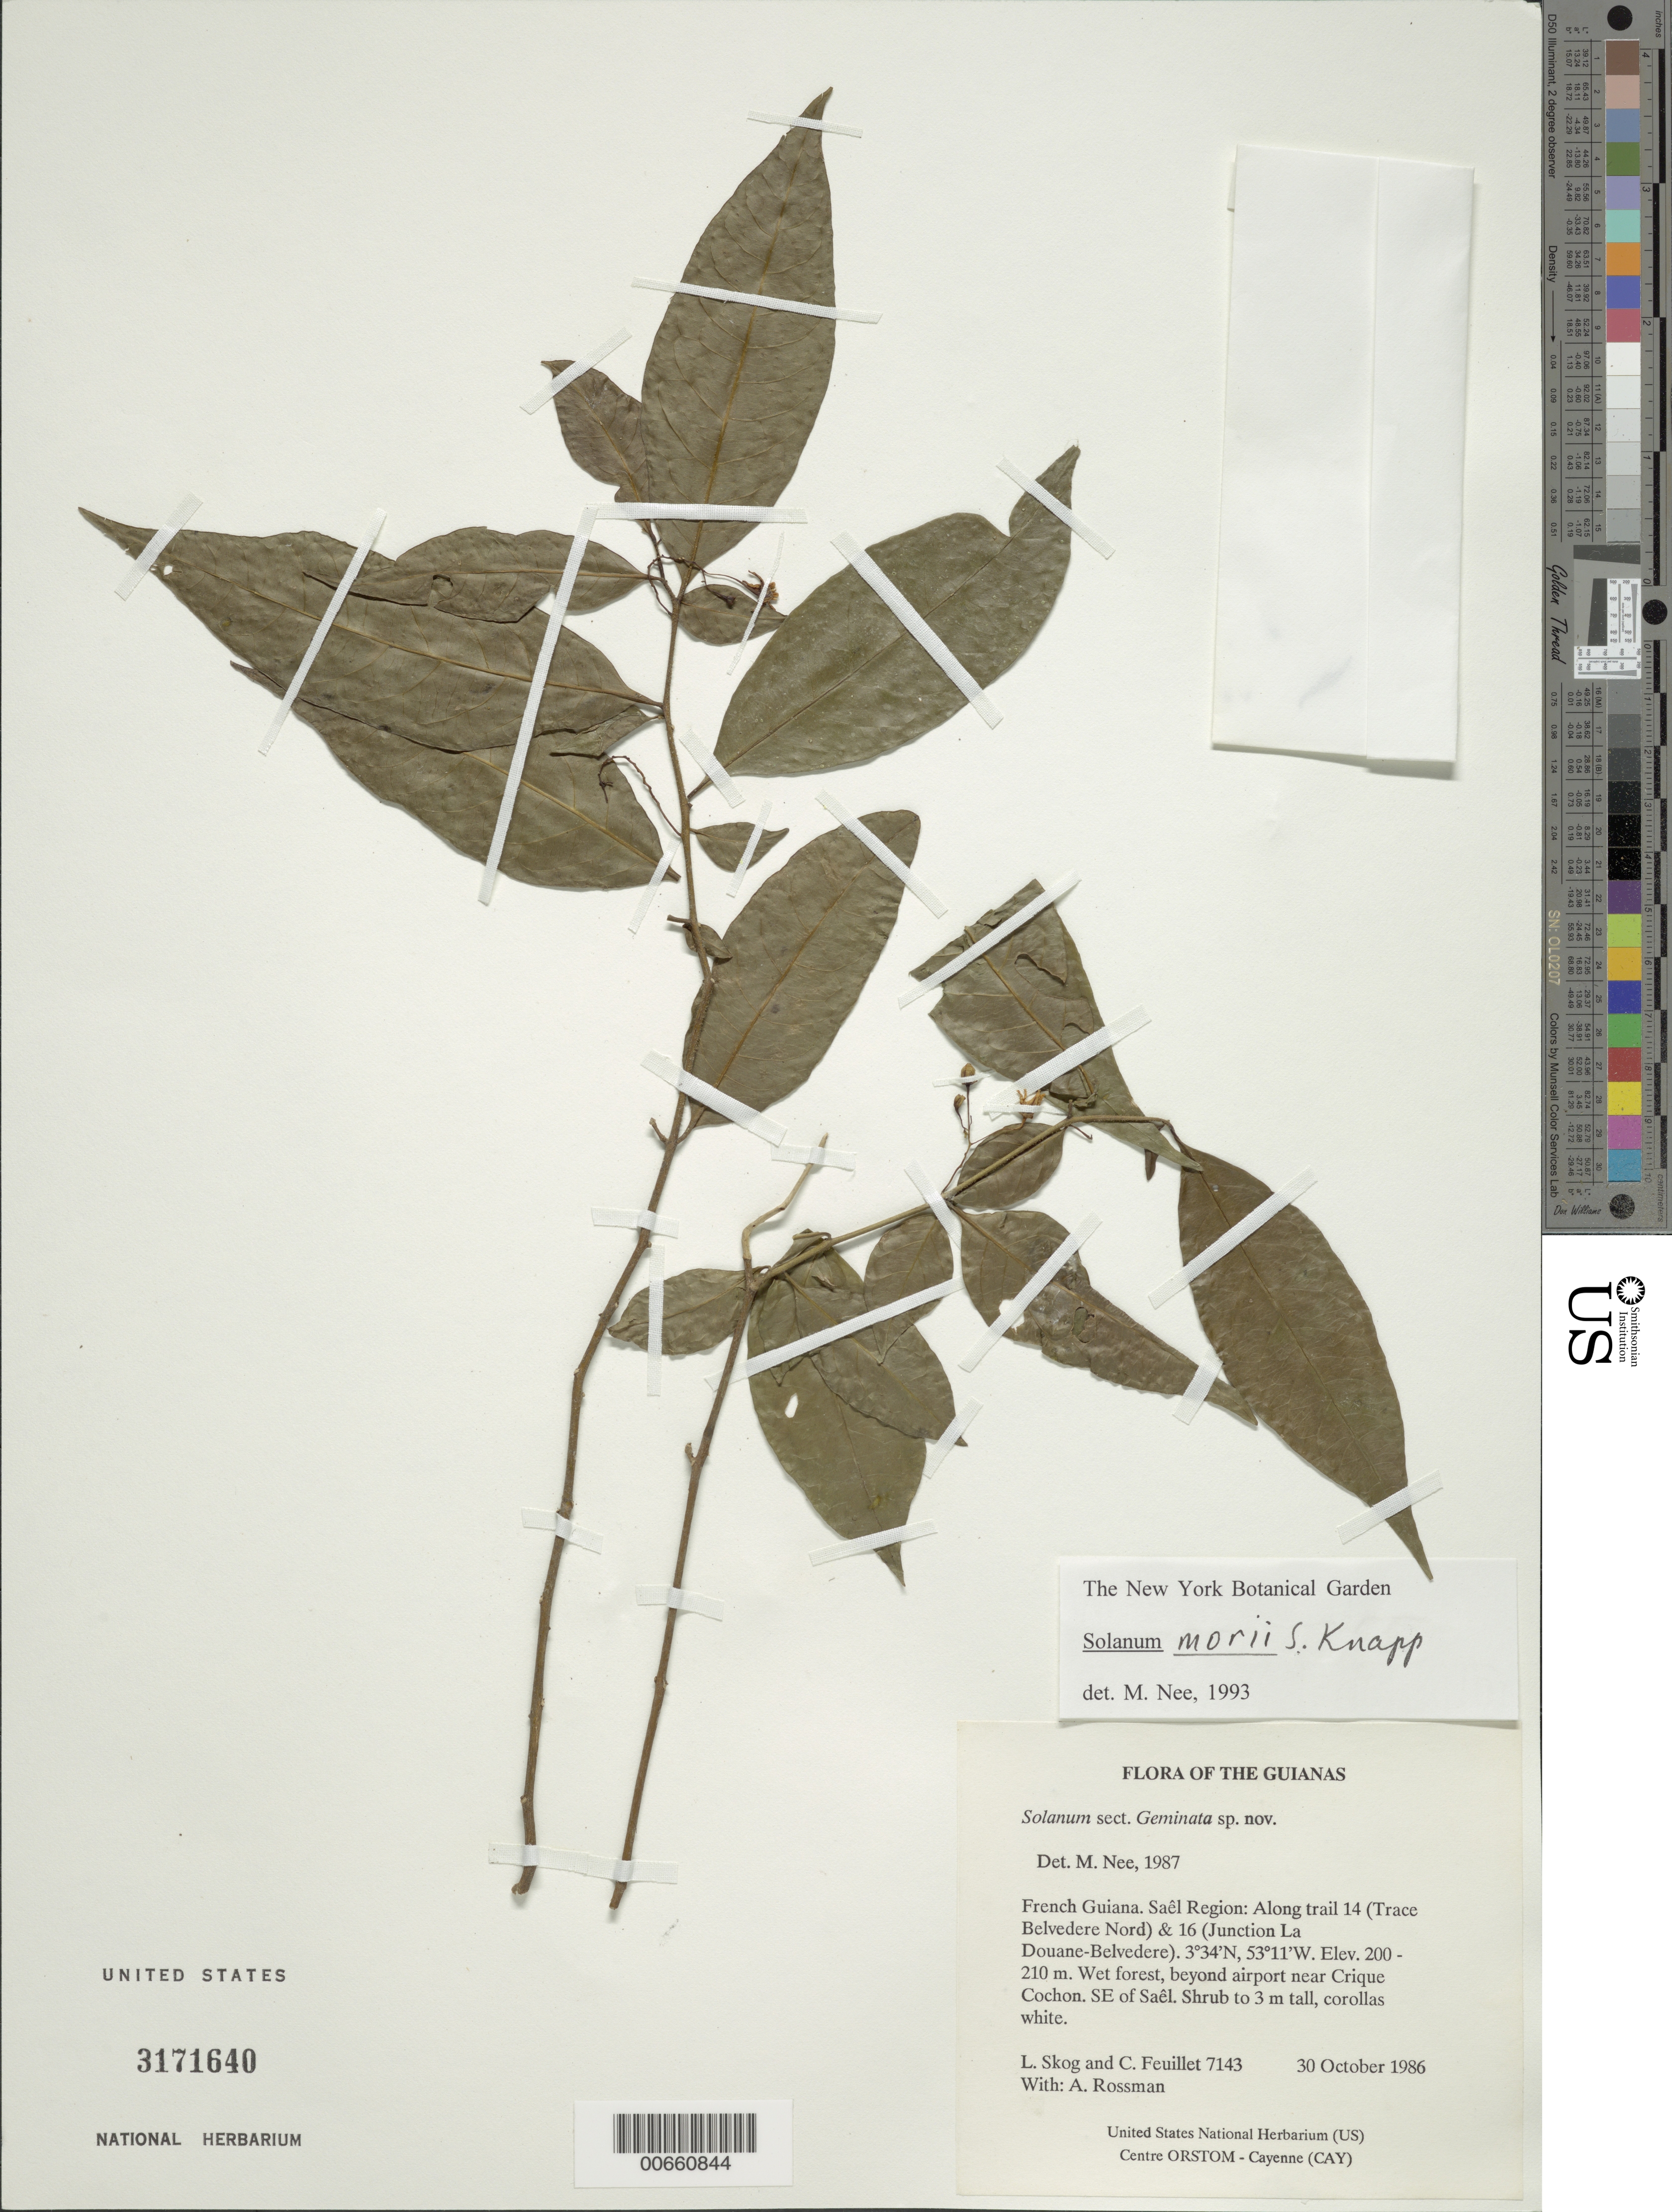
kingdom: Plantae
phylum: Tracheophyta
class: Magnoliopsida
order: Solanales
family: Solanaceae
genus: Solanum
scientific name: Solanum morii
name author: S. Knapp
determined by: Knapp, S. D.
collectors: L. E. Skog, C. Feuillet & A. Rossman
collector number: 7143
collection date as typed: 10 Oct 1986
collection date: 1986-10-10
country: French Guiana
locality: SE of Saül along trail 14 (Trace Belvedere Nord) & 16 (Junction La Douane-Belvedere)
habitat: Wet forest, beyond airport near Crique Cochon.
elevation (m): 200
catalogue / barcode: US 3171640